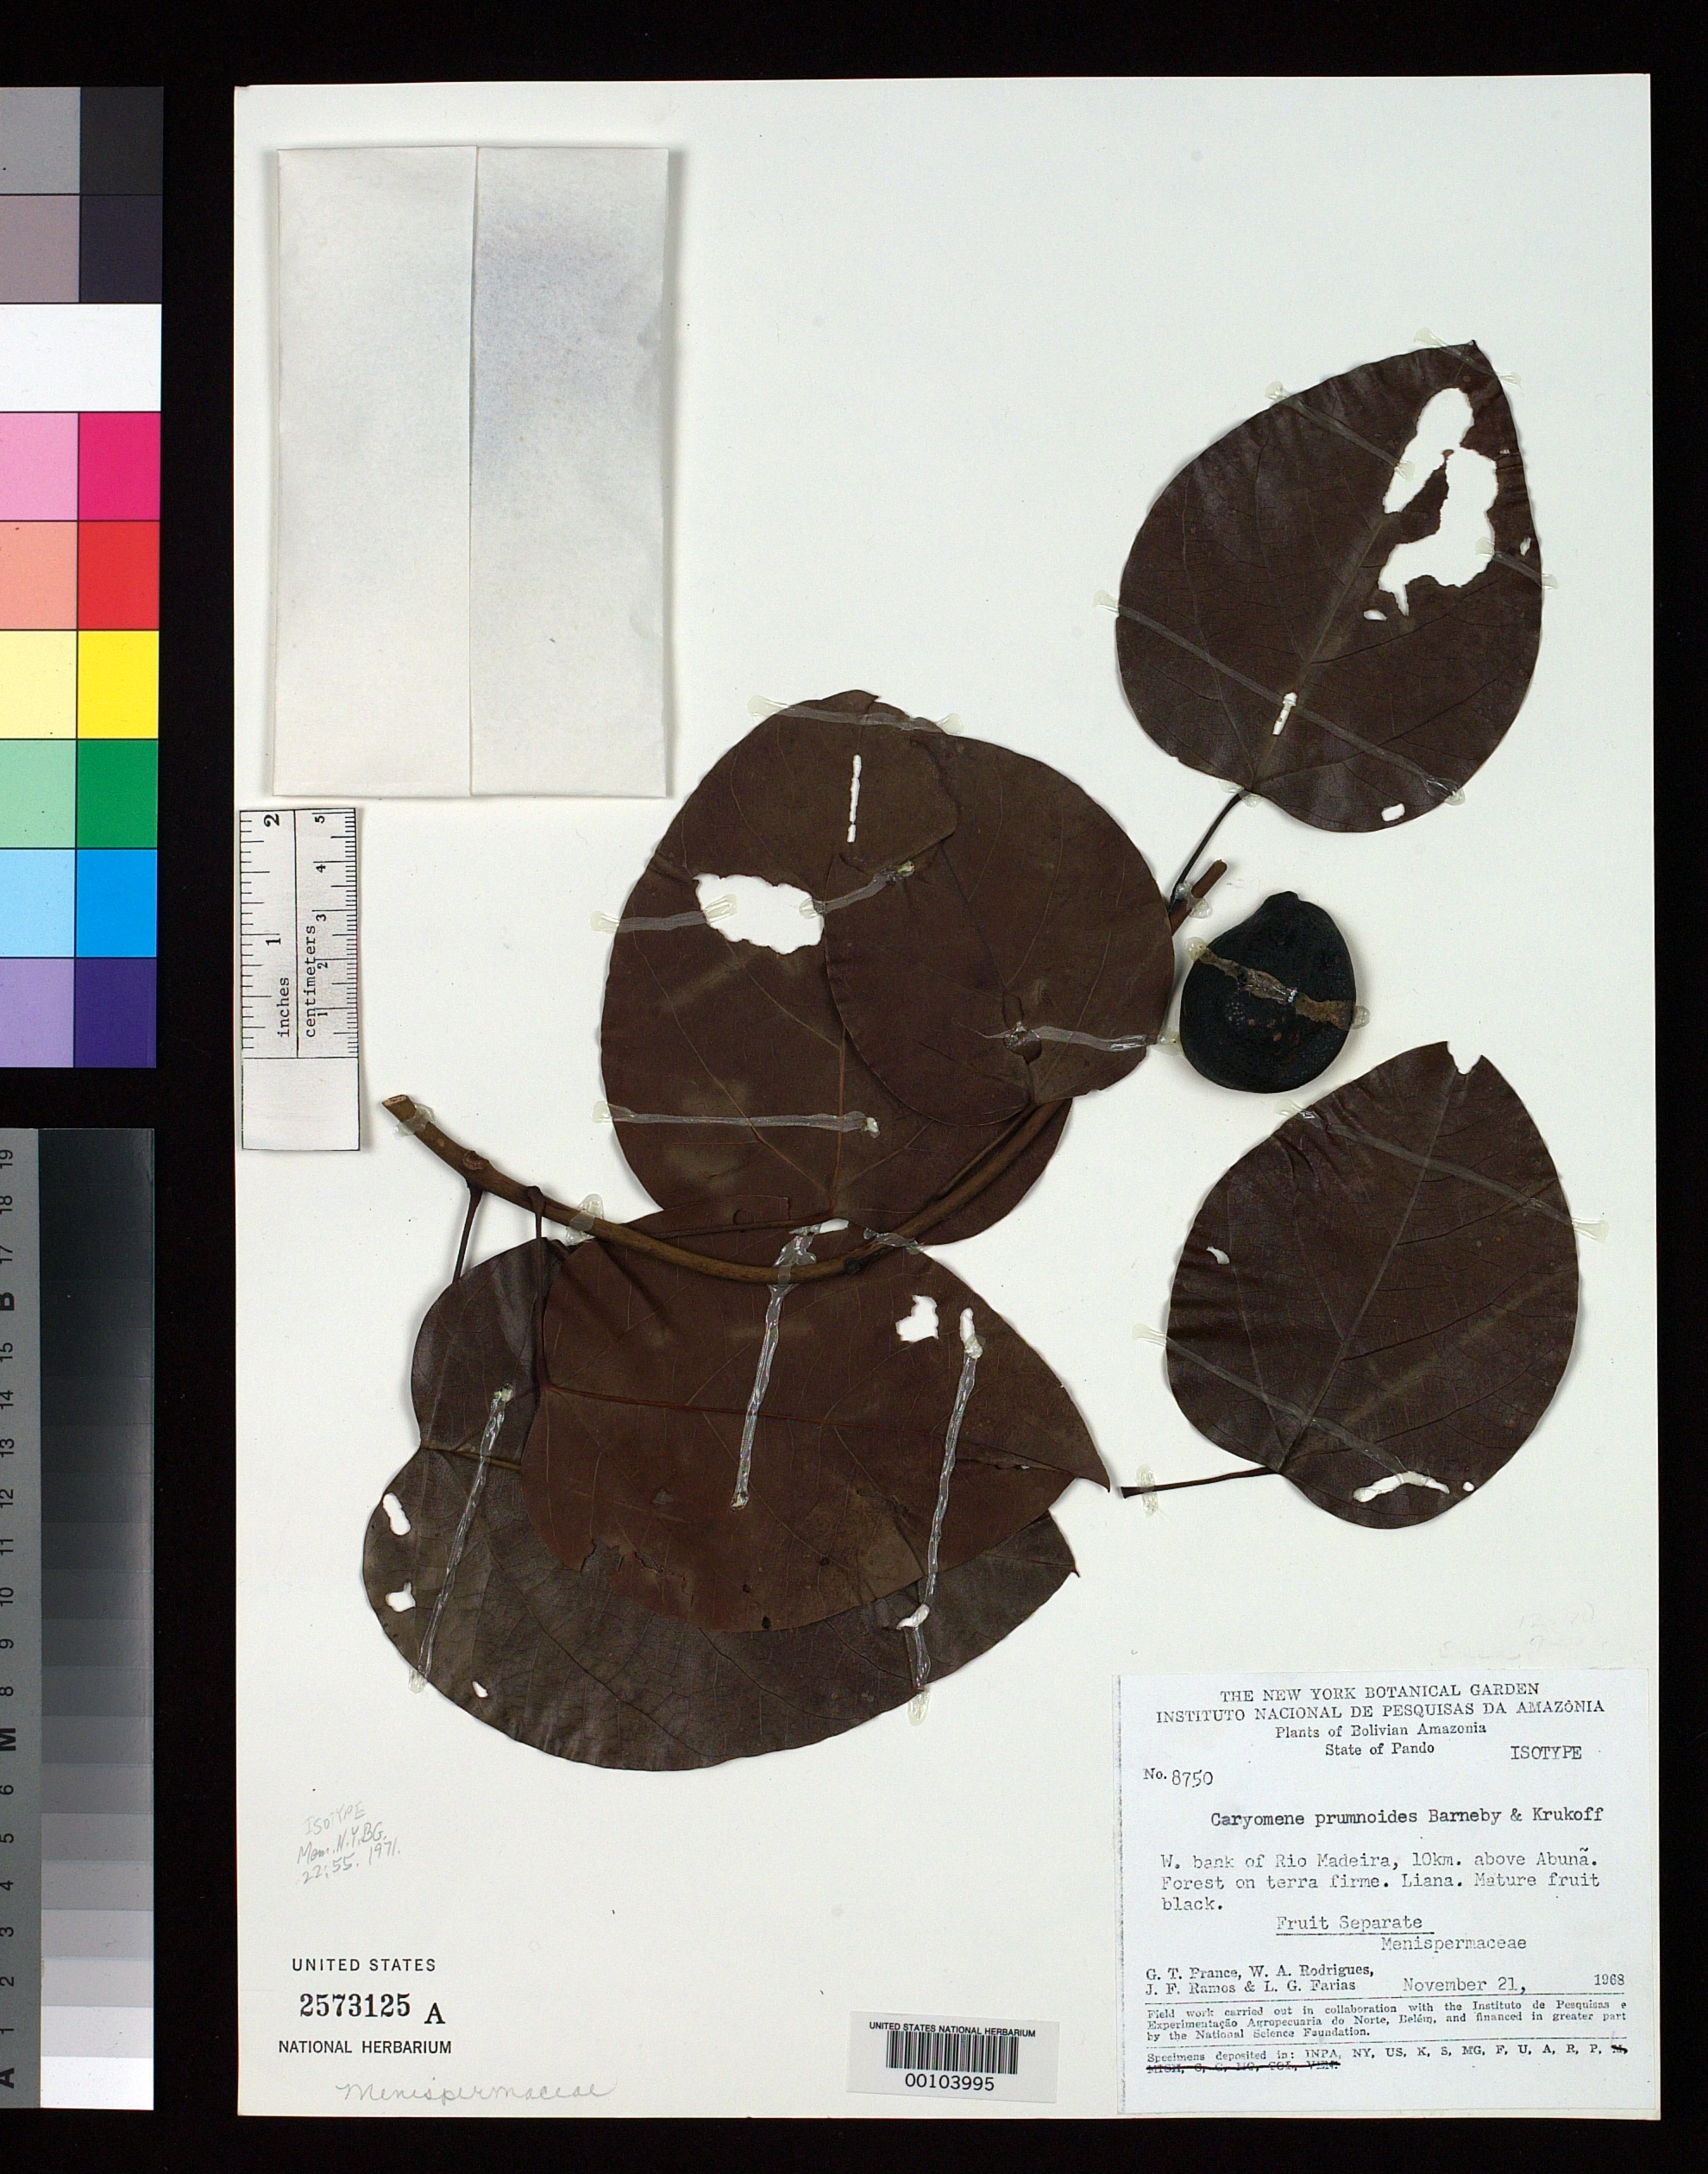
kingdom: Plantae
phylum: Tracheophyta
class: Magnoliopsida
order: Ranunculales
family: Menispermaceae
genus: Caryomene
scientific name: Caryomene prumnoides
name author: Barneby & Krukoff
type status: Isotype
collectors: G. T. Prance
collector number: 8750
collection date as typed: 21 Nov 1968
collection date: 1968-11-21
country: Bolivia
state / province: Pando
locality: Rio Madeira, Abuna.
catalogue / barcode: US 2573125A